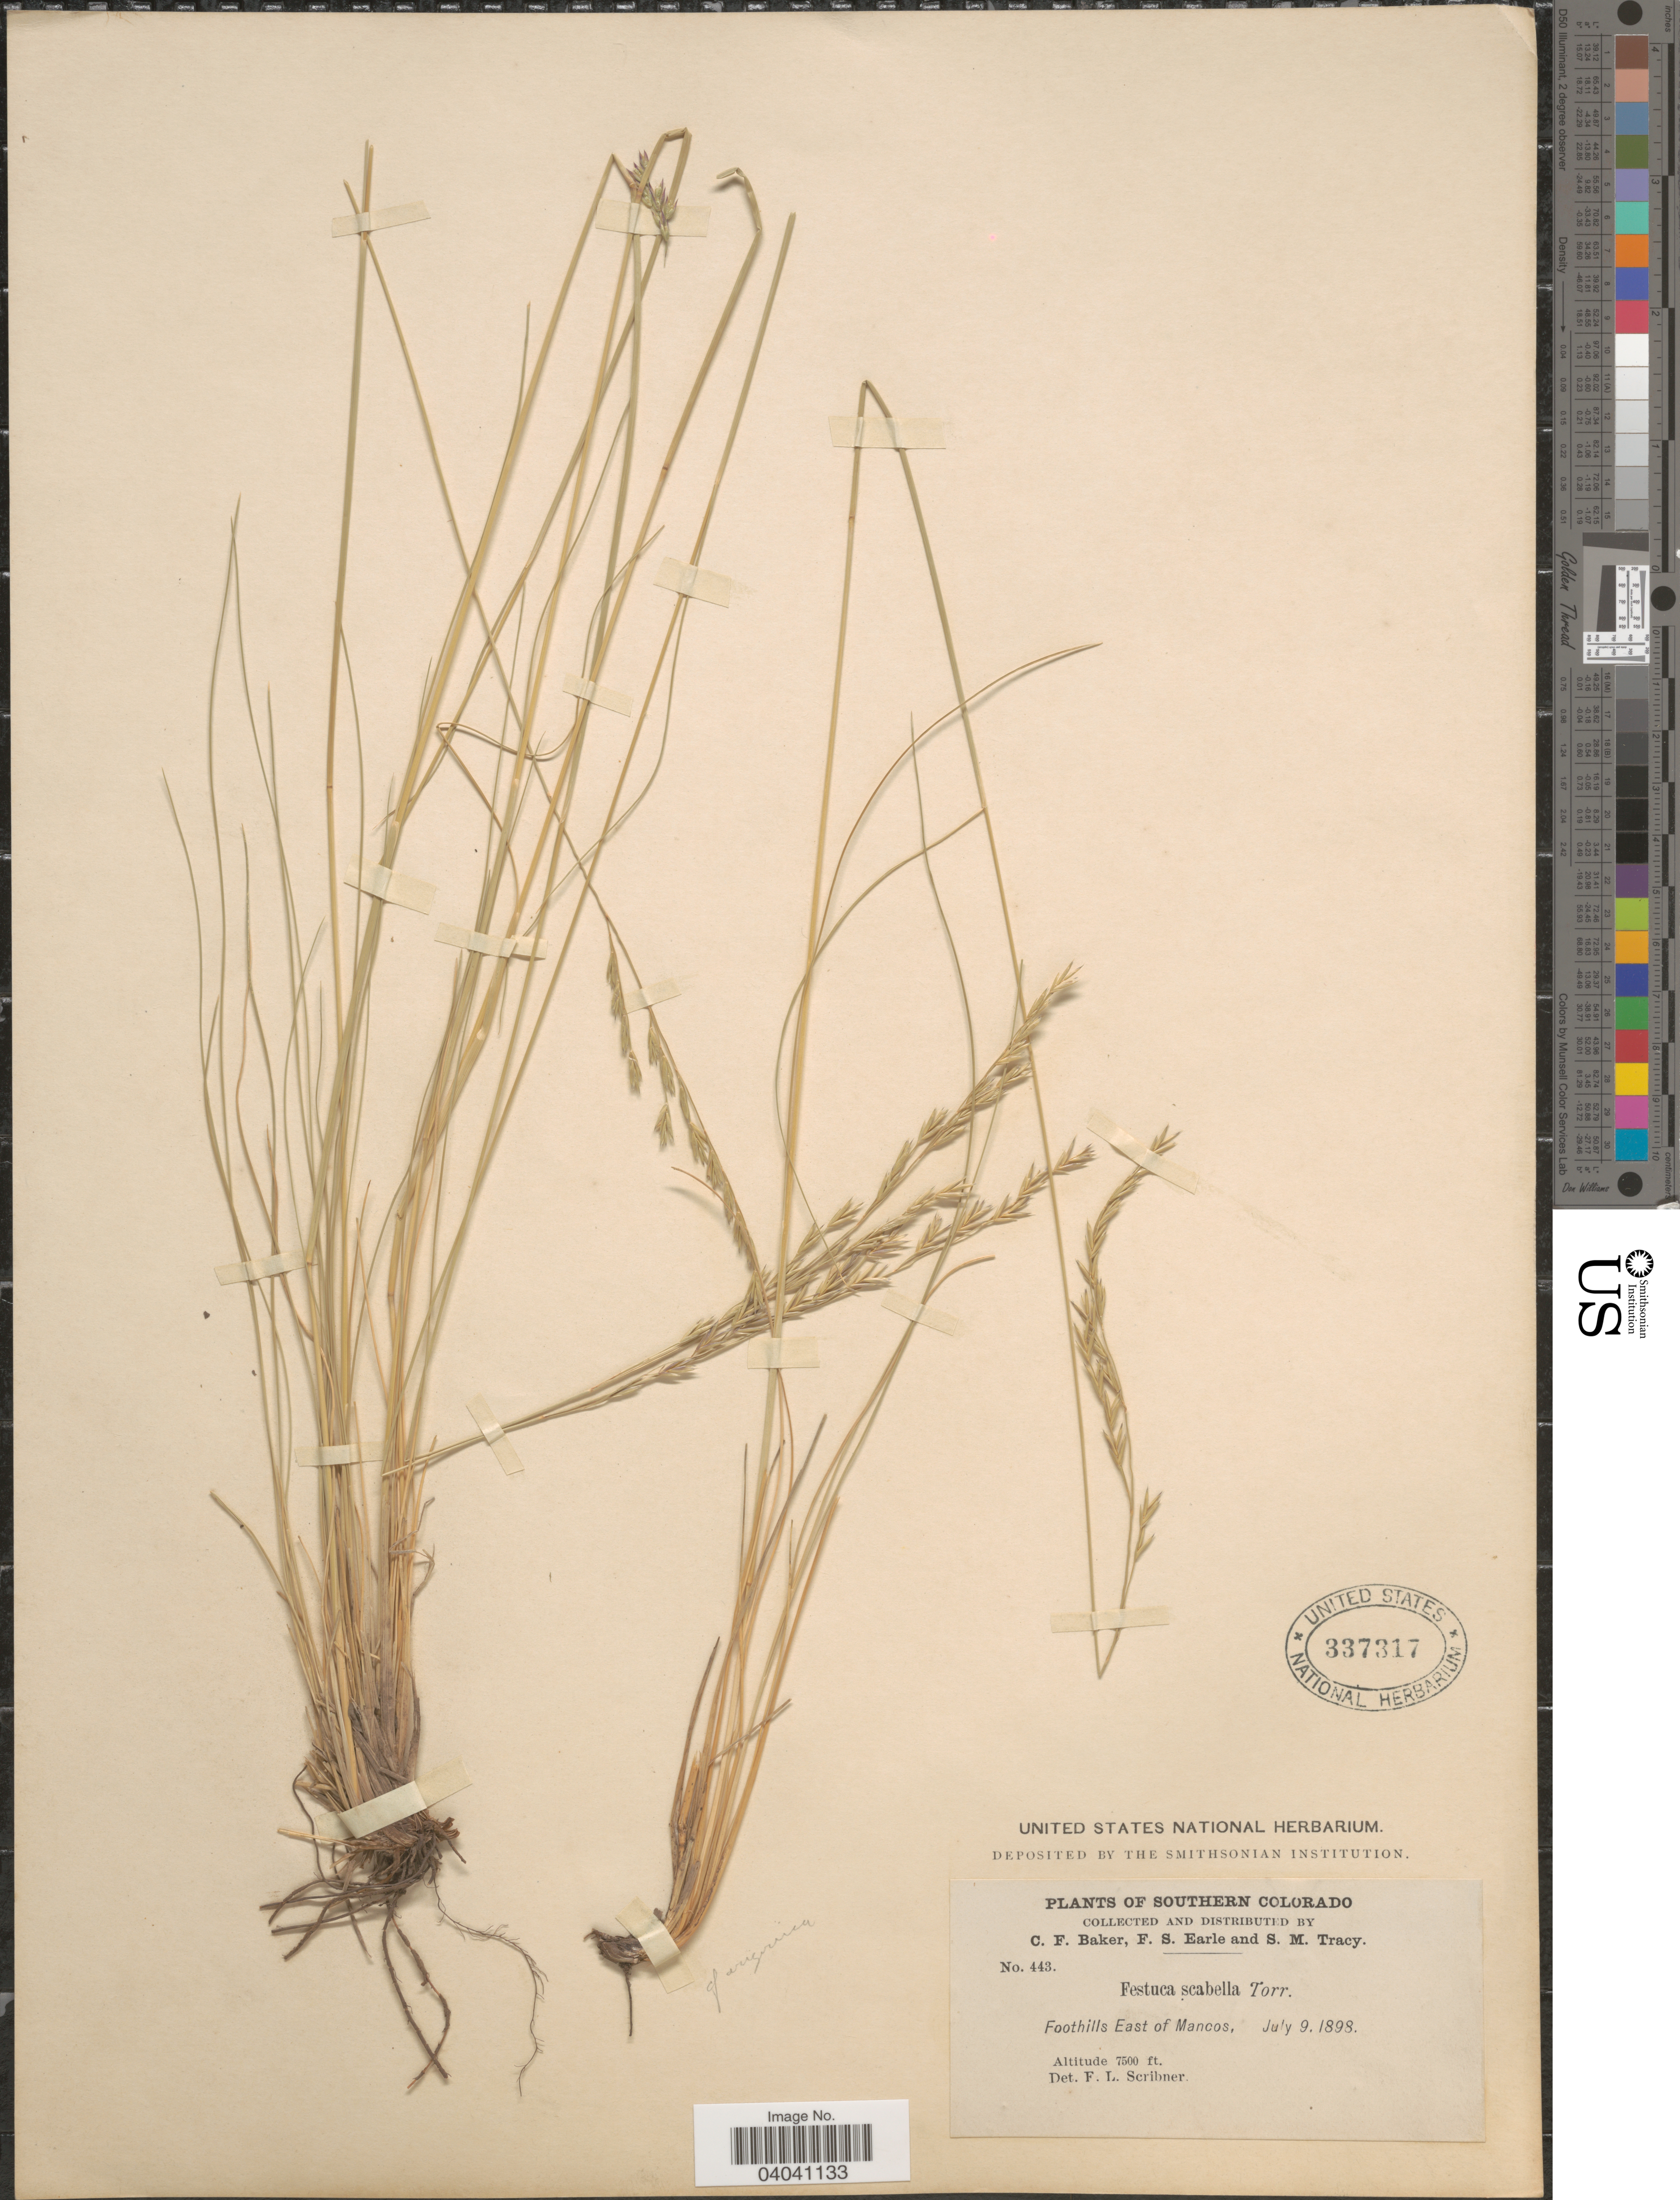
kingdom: Plantae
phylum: Tracheophyta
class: Liliopsida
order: Poales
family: Poaceae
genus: Festuca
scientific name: Festuca arizonica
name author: Vasey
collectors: C. F. Baker, F. S. Earle & S. M. Tracy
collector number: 443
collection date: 1898-07-09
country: United States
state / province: Colorado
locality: Southern Colorado. Foothills East of Mancos.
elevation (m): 2286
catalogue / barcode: US 337317